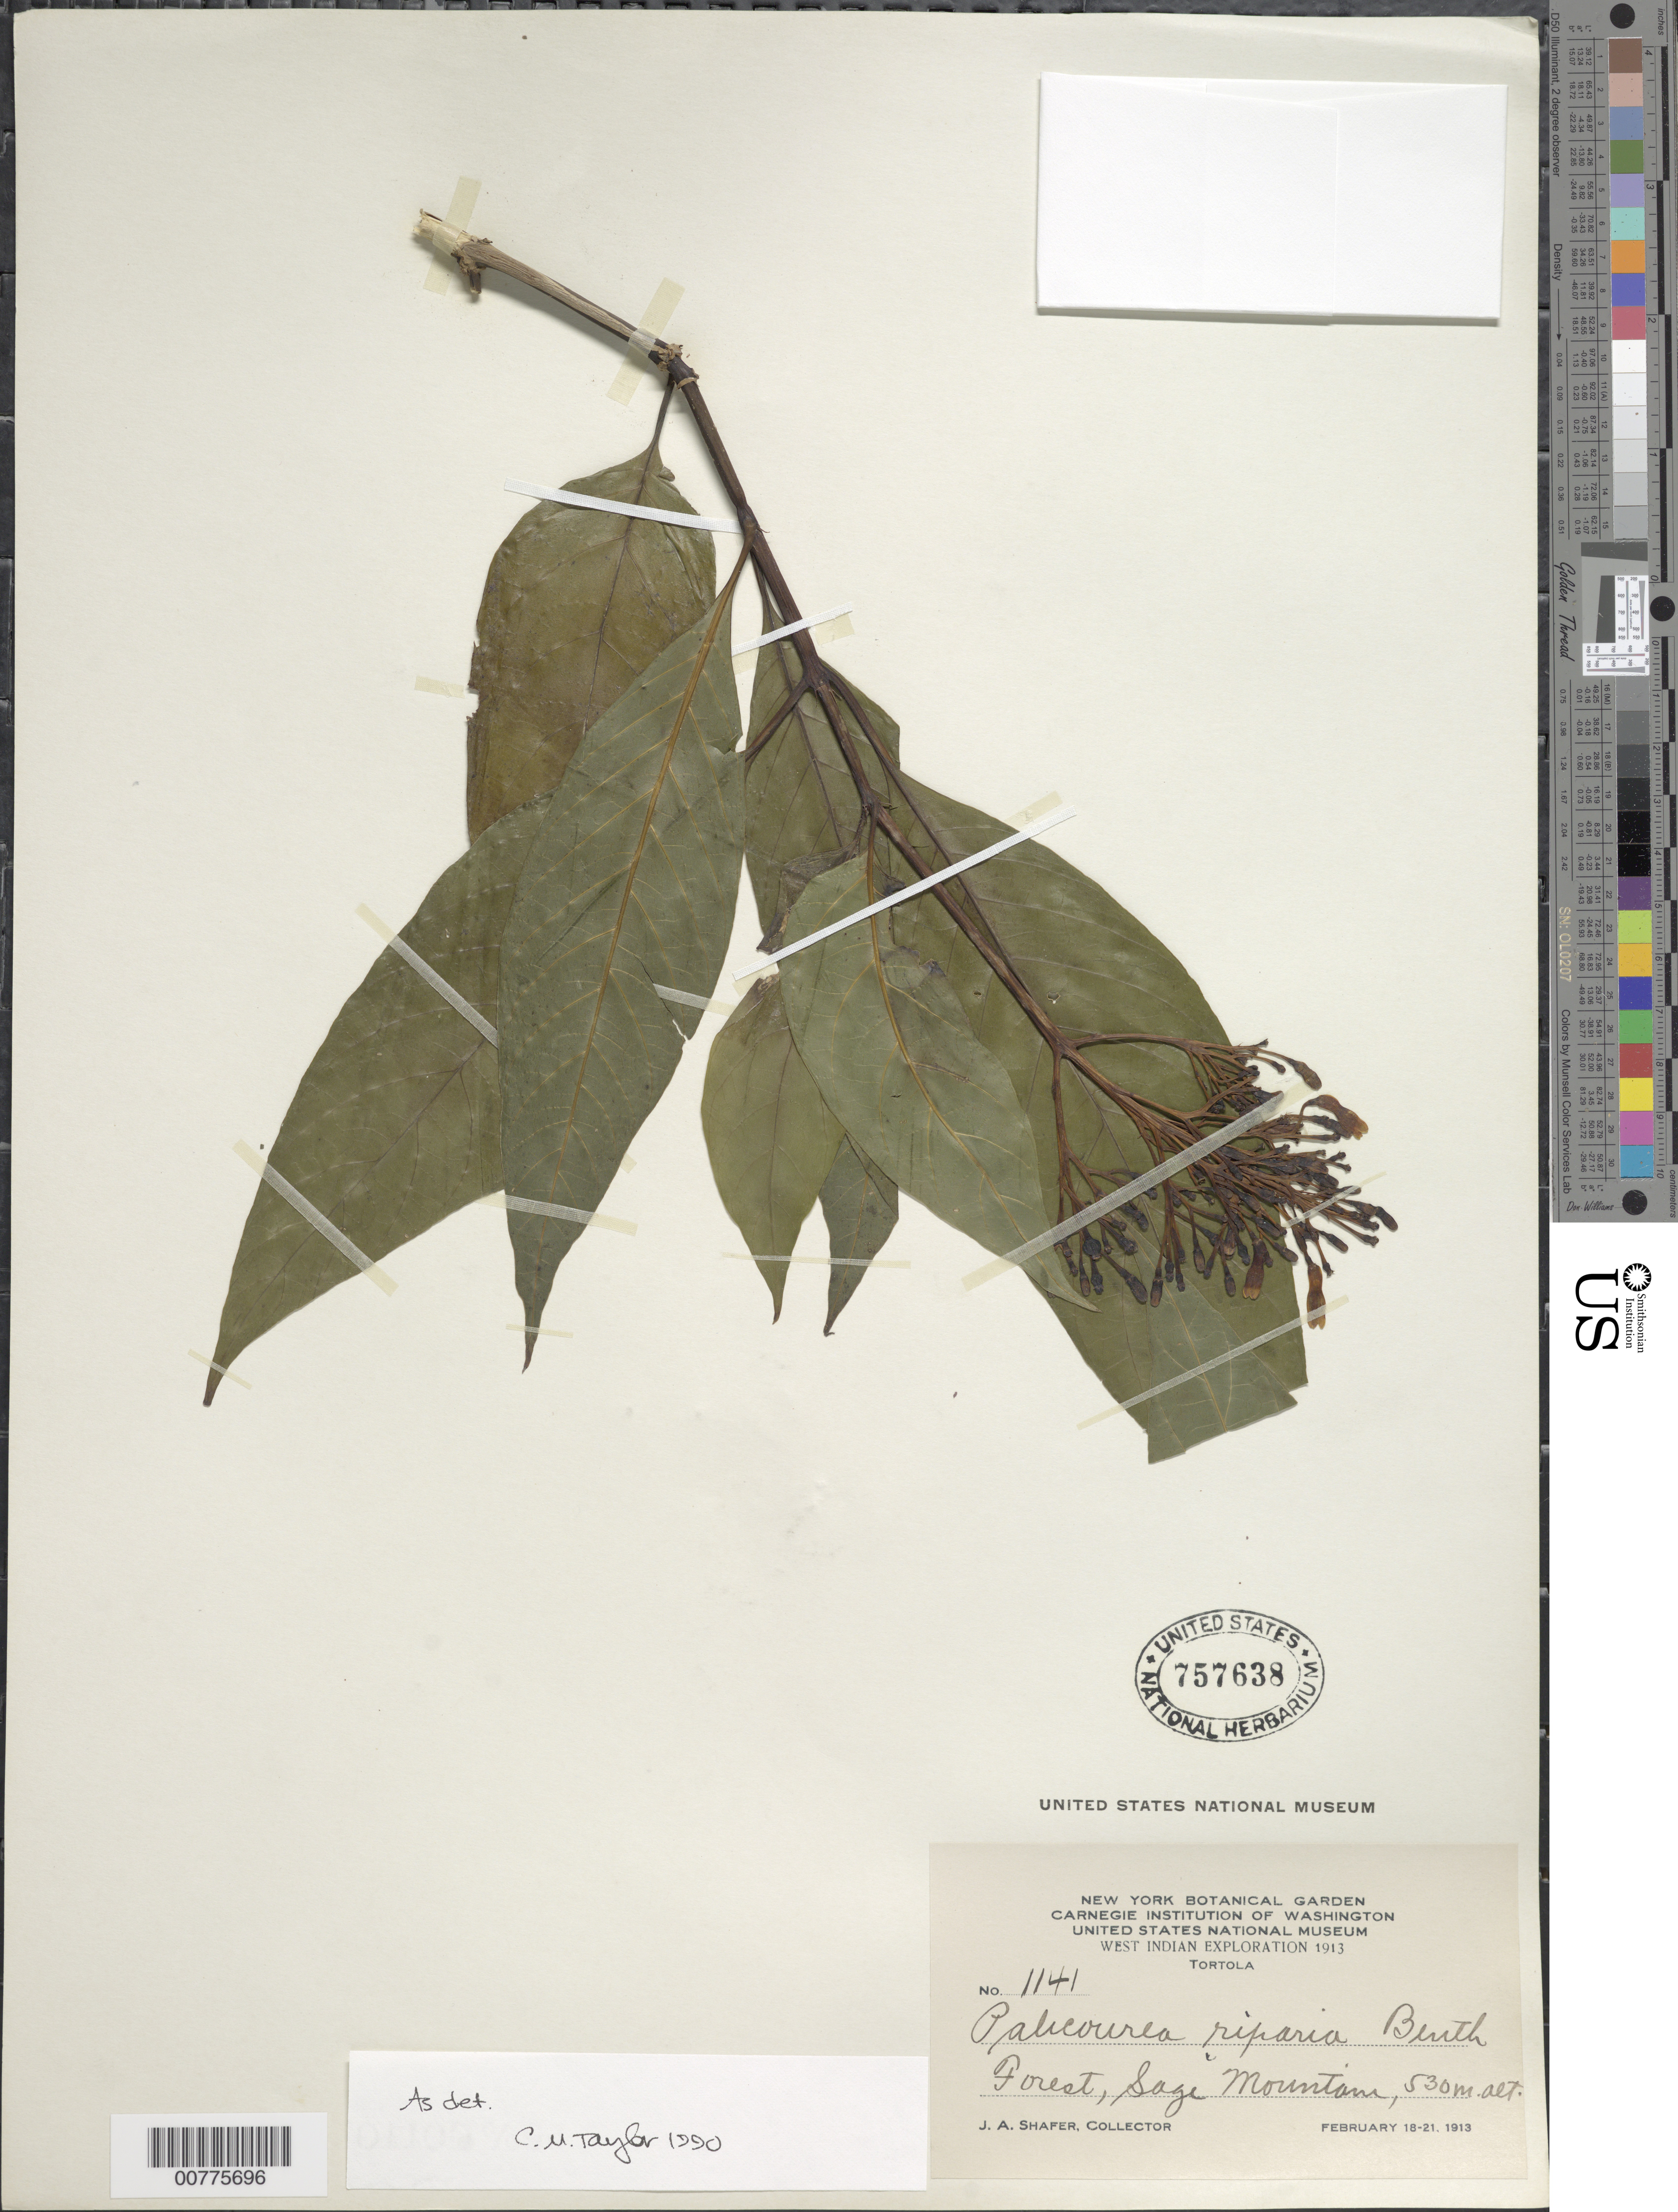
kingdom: Plantae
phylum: Tracheophyta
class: Magnoliopsida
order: Gentianales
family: Rubiaceae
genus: Palicourea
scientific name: Palicourea croceoides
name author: Desv. ex Ham.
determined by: Taylor, Charlotte M.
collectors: J. A. Shafer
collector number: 1141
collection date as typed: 18 Feb 1913 to 21 Feb 1913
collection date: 1913-02-18/1913-02-21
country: British Virgin Islands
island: Tortola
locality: Sage Mountain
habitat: Forest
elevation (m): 530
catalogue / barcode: US 757638